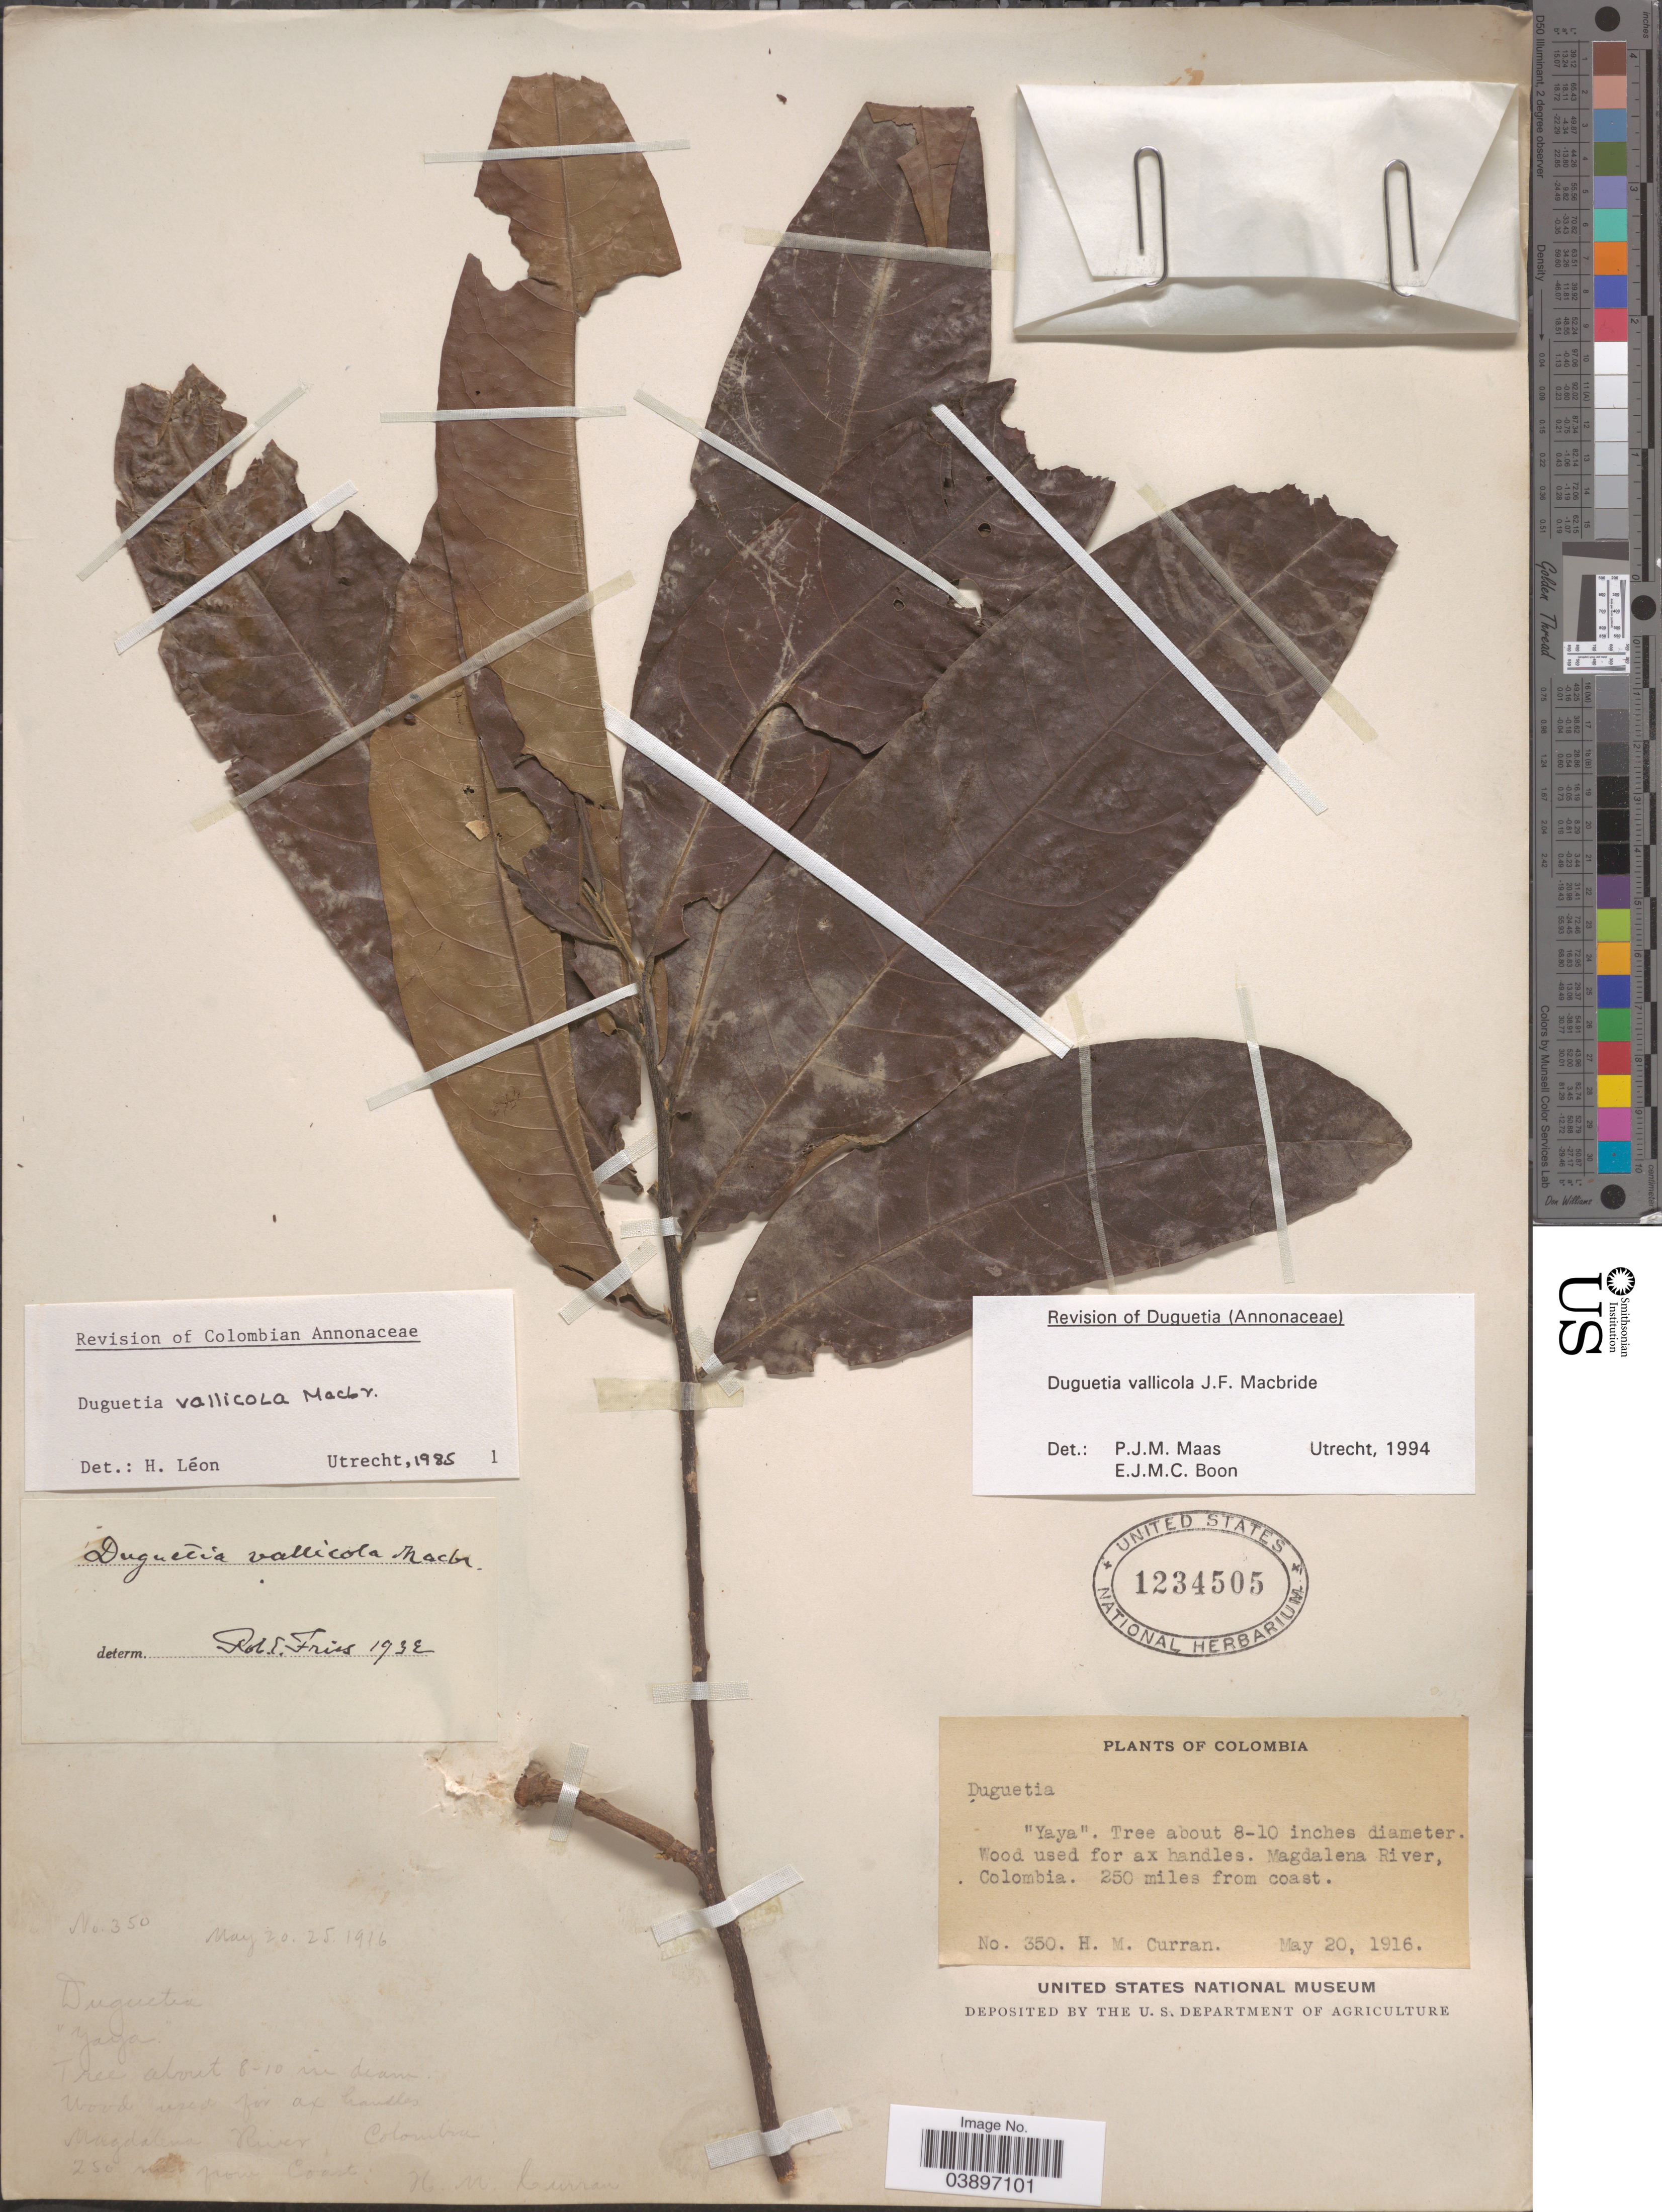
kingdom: Plantae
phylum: Tracheophyta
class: Magnoliopsida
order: Magnoliales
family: Annonaceae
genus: Duguetia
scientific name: Duguetia vallicola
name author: J.F. Macbr.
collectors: H. M. Curran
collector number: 350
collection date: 1916-05-20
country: Colombia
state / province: Magdalena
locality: Magdalena River. 250 miles from coast.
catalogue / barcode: US 1234505